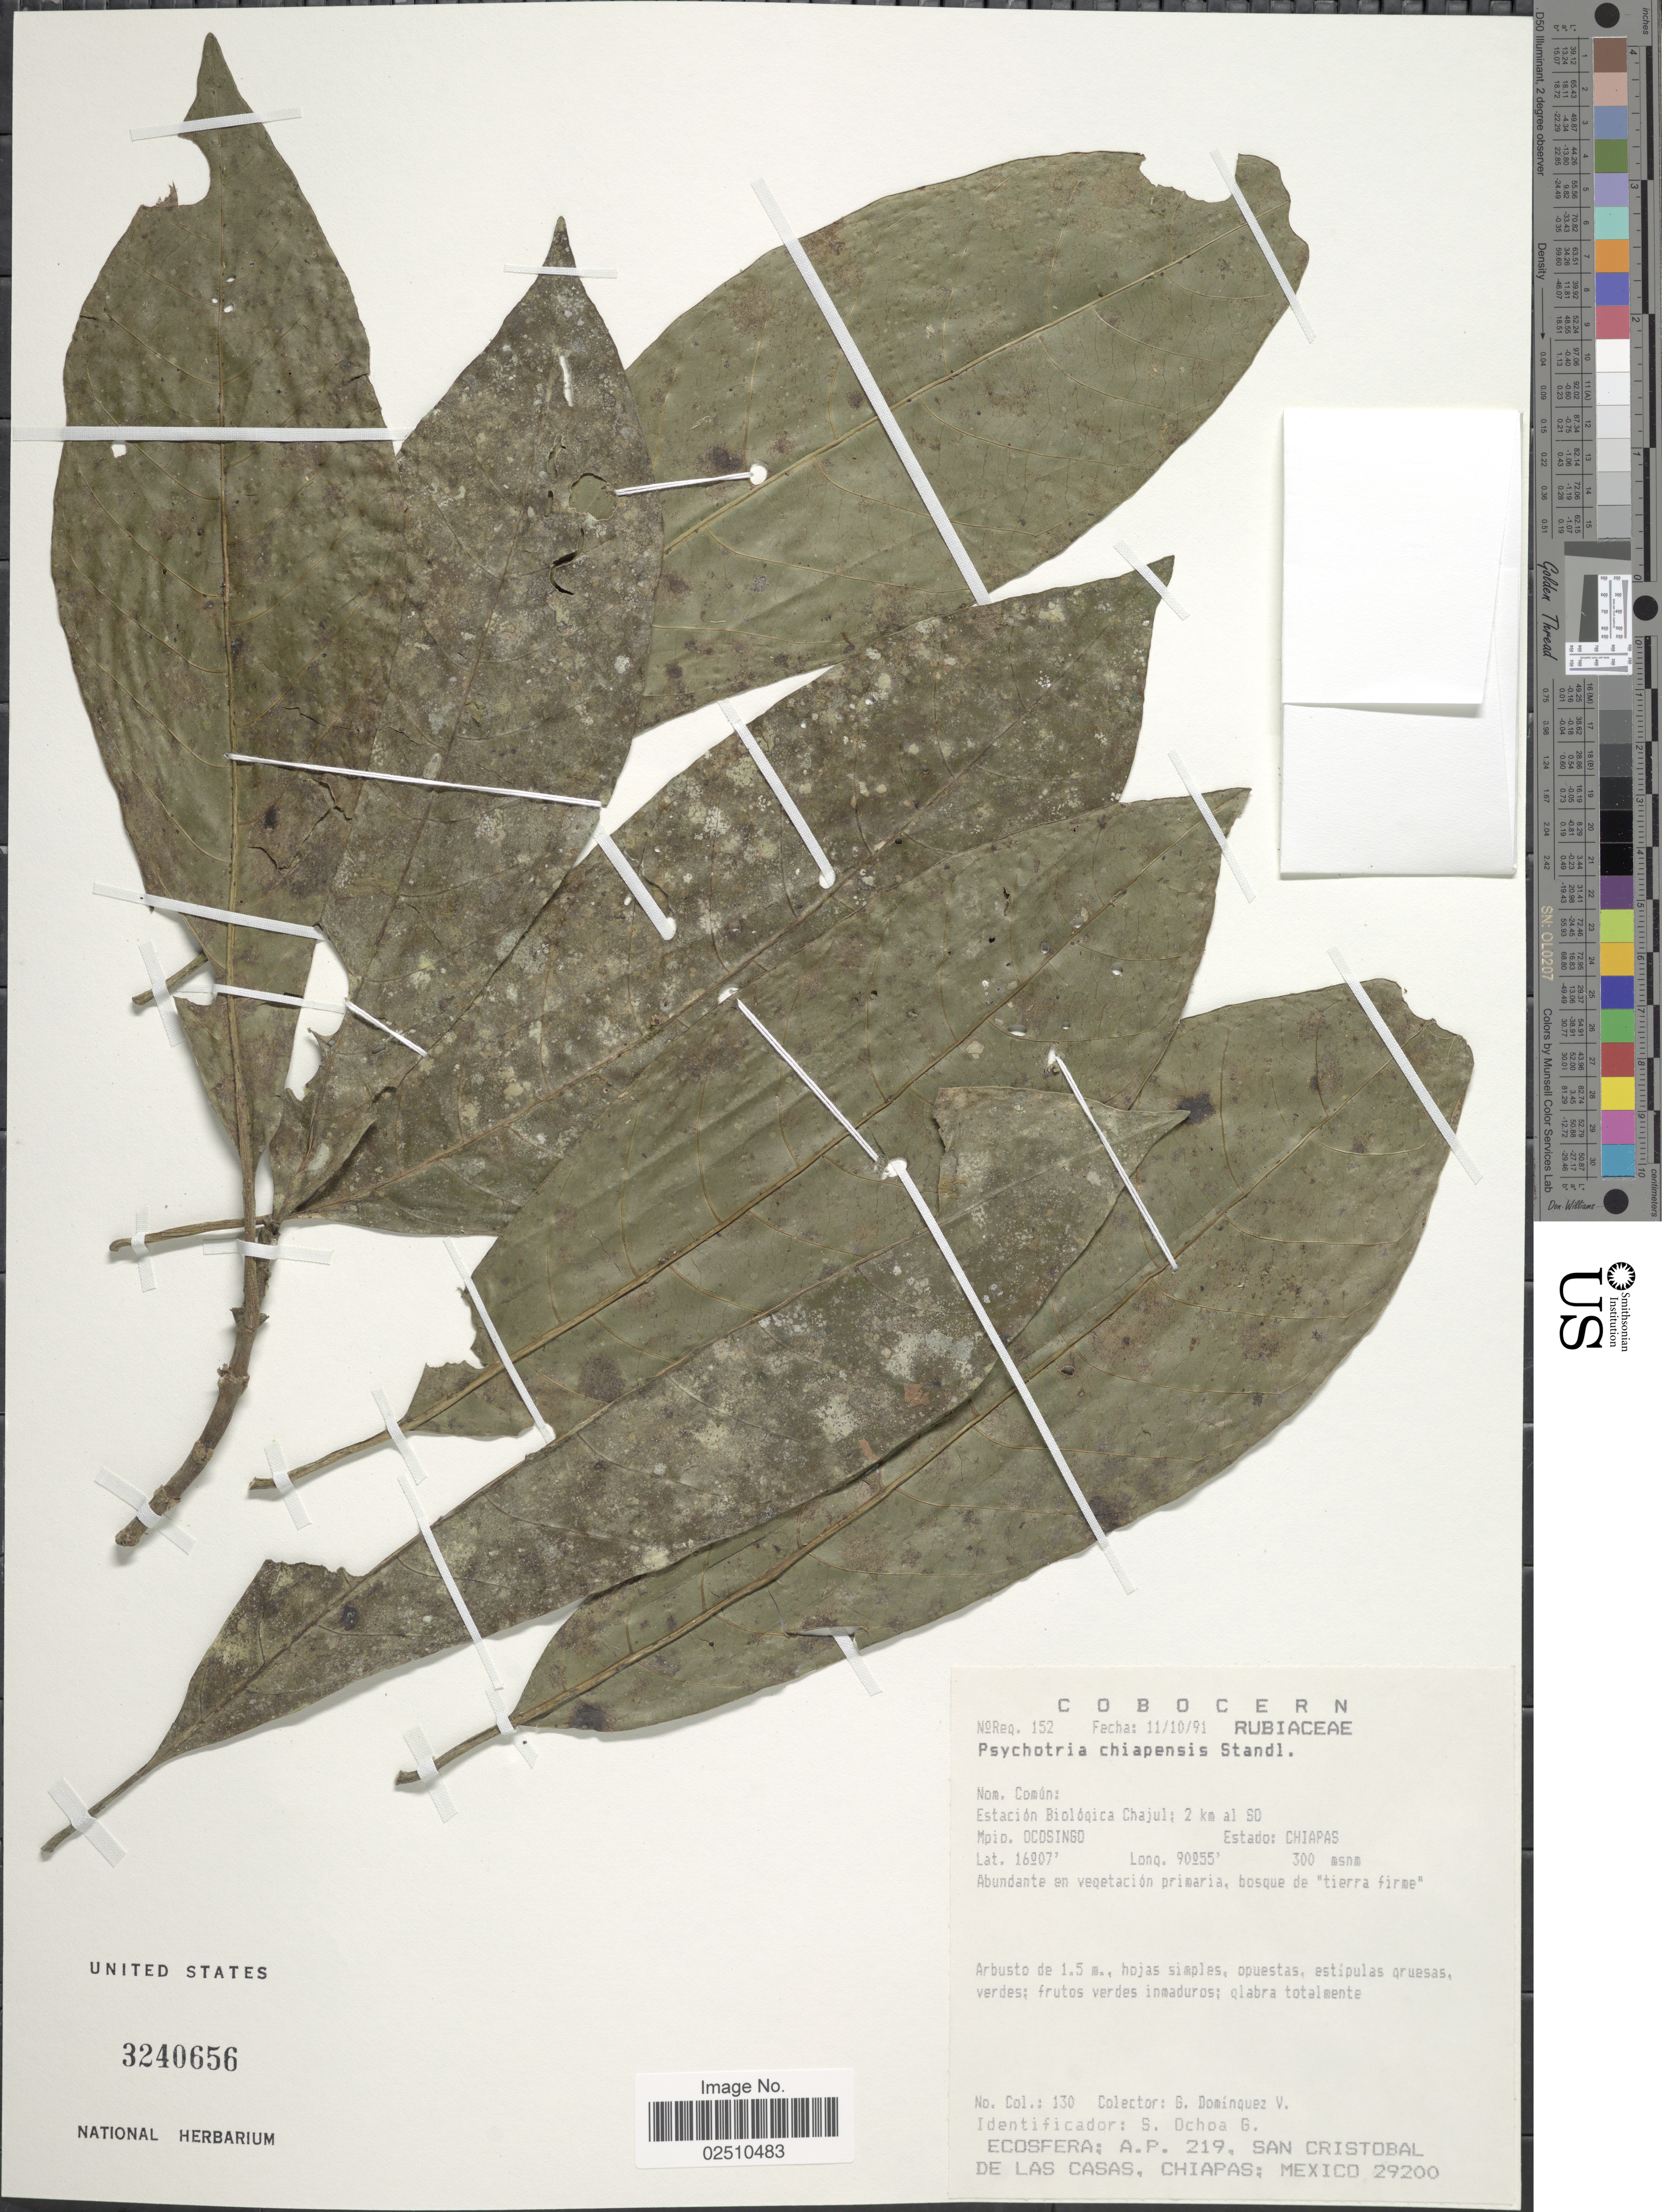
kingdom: Plantae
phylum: Tracheophyta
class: Magnoliopsida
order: Gentianales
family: Rubiaceae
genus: Psychotria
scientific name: Psychotria chiapensis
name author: Standl.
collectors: G. Domínguez V.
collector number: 130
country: Mexico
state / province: Chiapas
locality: Estacion Biologica Chajul, 2 km al SO, Mpio. Ocosingo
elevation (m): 300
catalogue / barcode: US 3240656